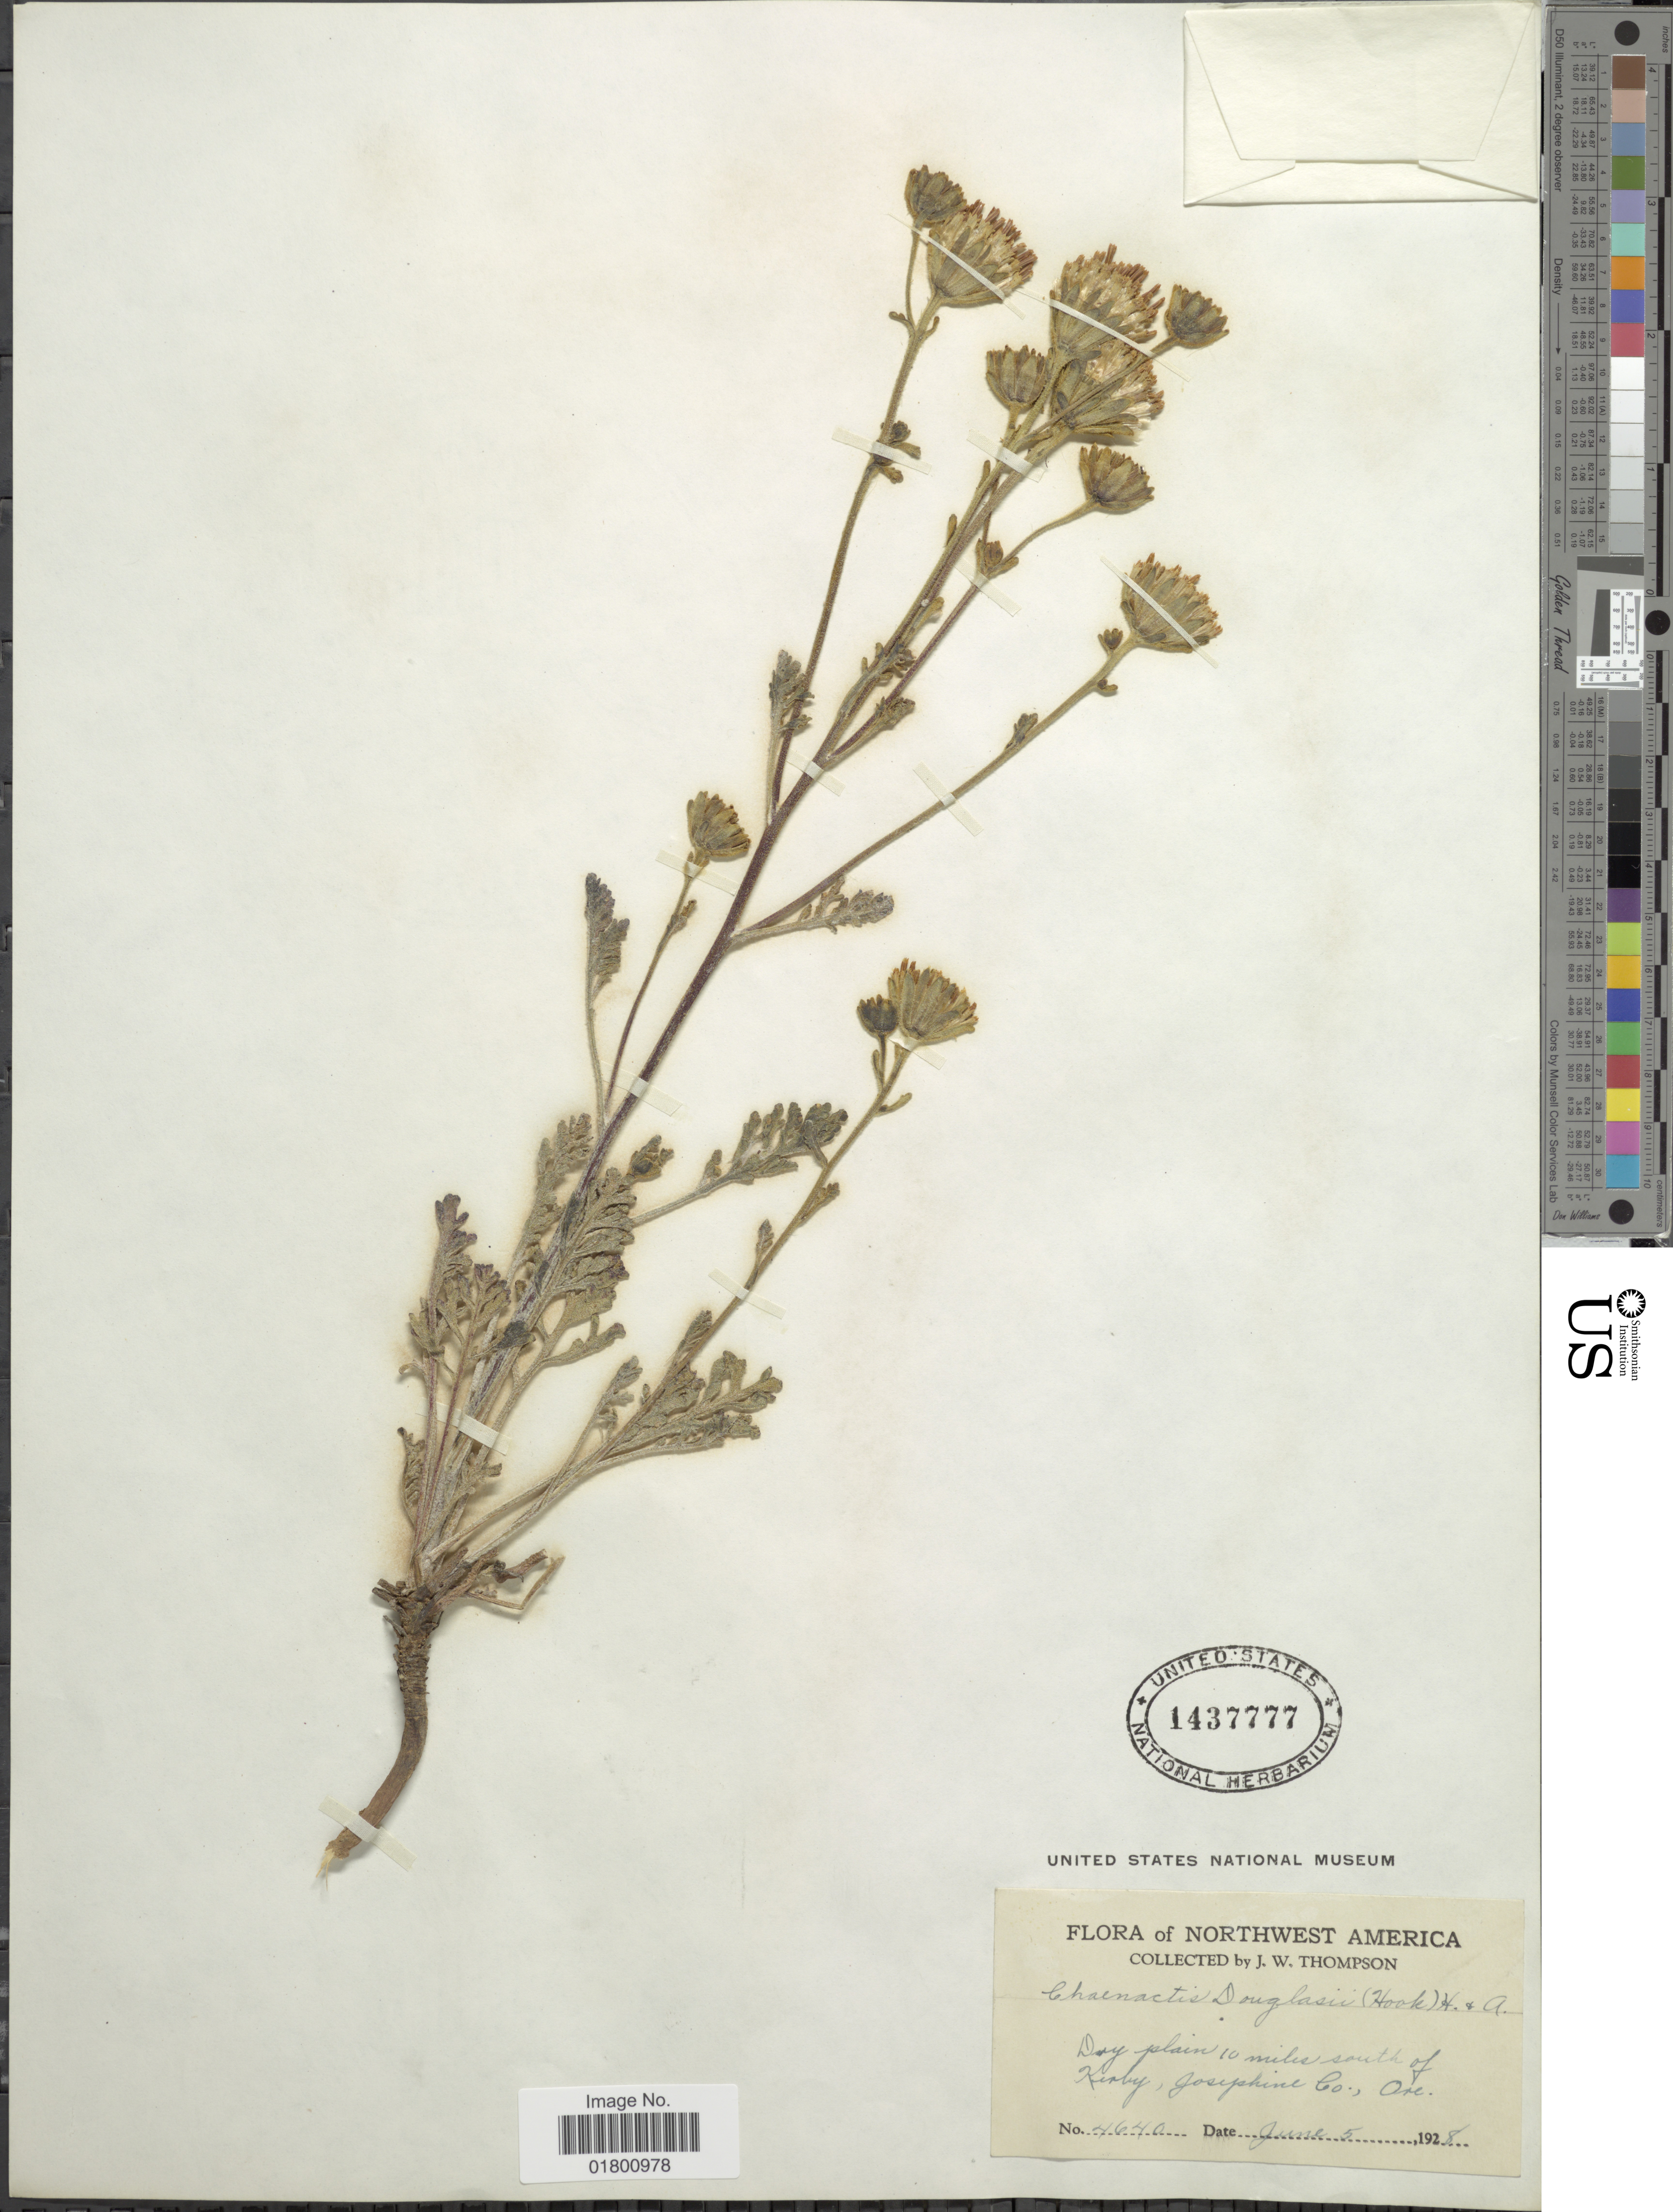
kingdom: Plantae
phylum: Tracheophyta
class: Magnoliopsida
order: Asterales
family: Asteraceae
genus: Chaenactis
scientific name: Chaenactis douglasii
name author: Hook. & Arn.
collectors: J. W. Thompson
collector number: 4640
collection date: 1928-06-05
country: United States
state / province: Oregon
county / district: Josephine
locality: Northwest America, Dry plain 10 miles south of Kerby, Josephine Co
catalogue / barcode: US 1437777